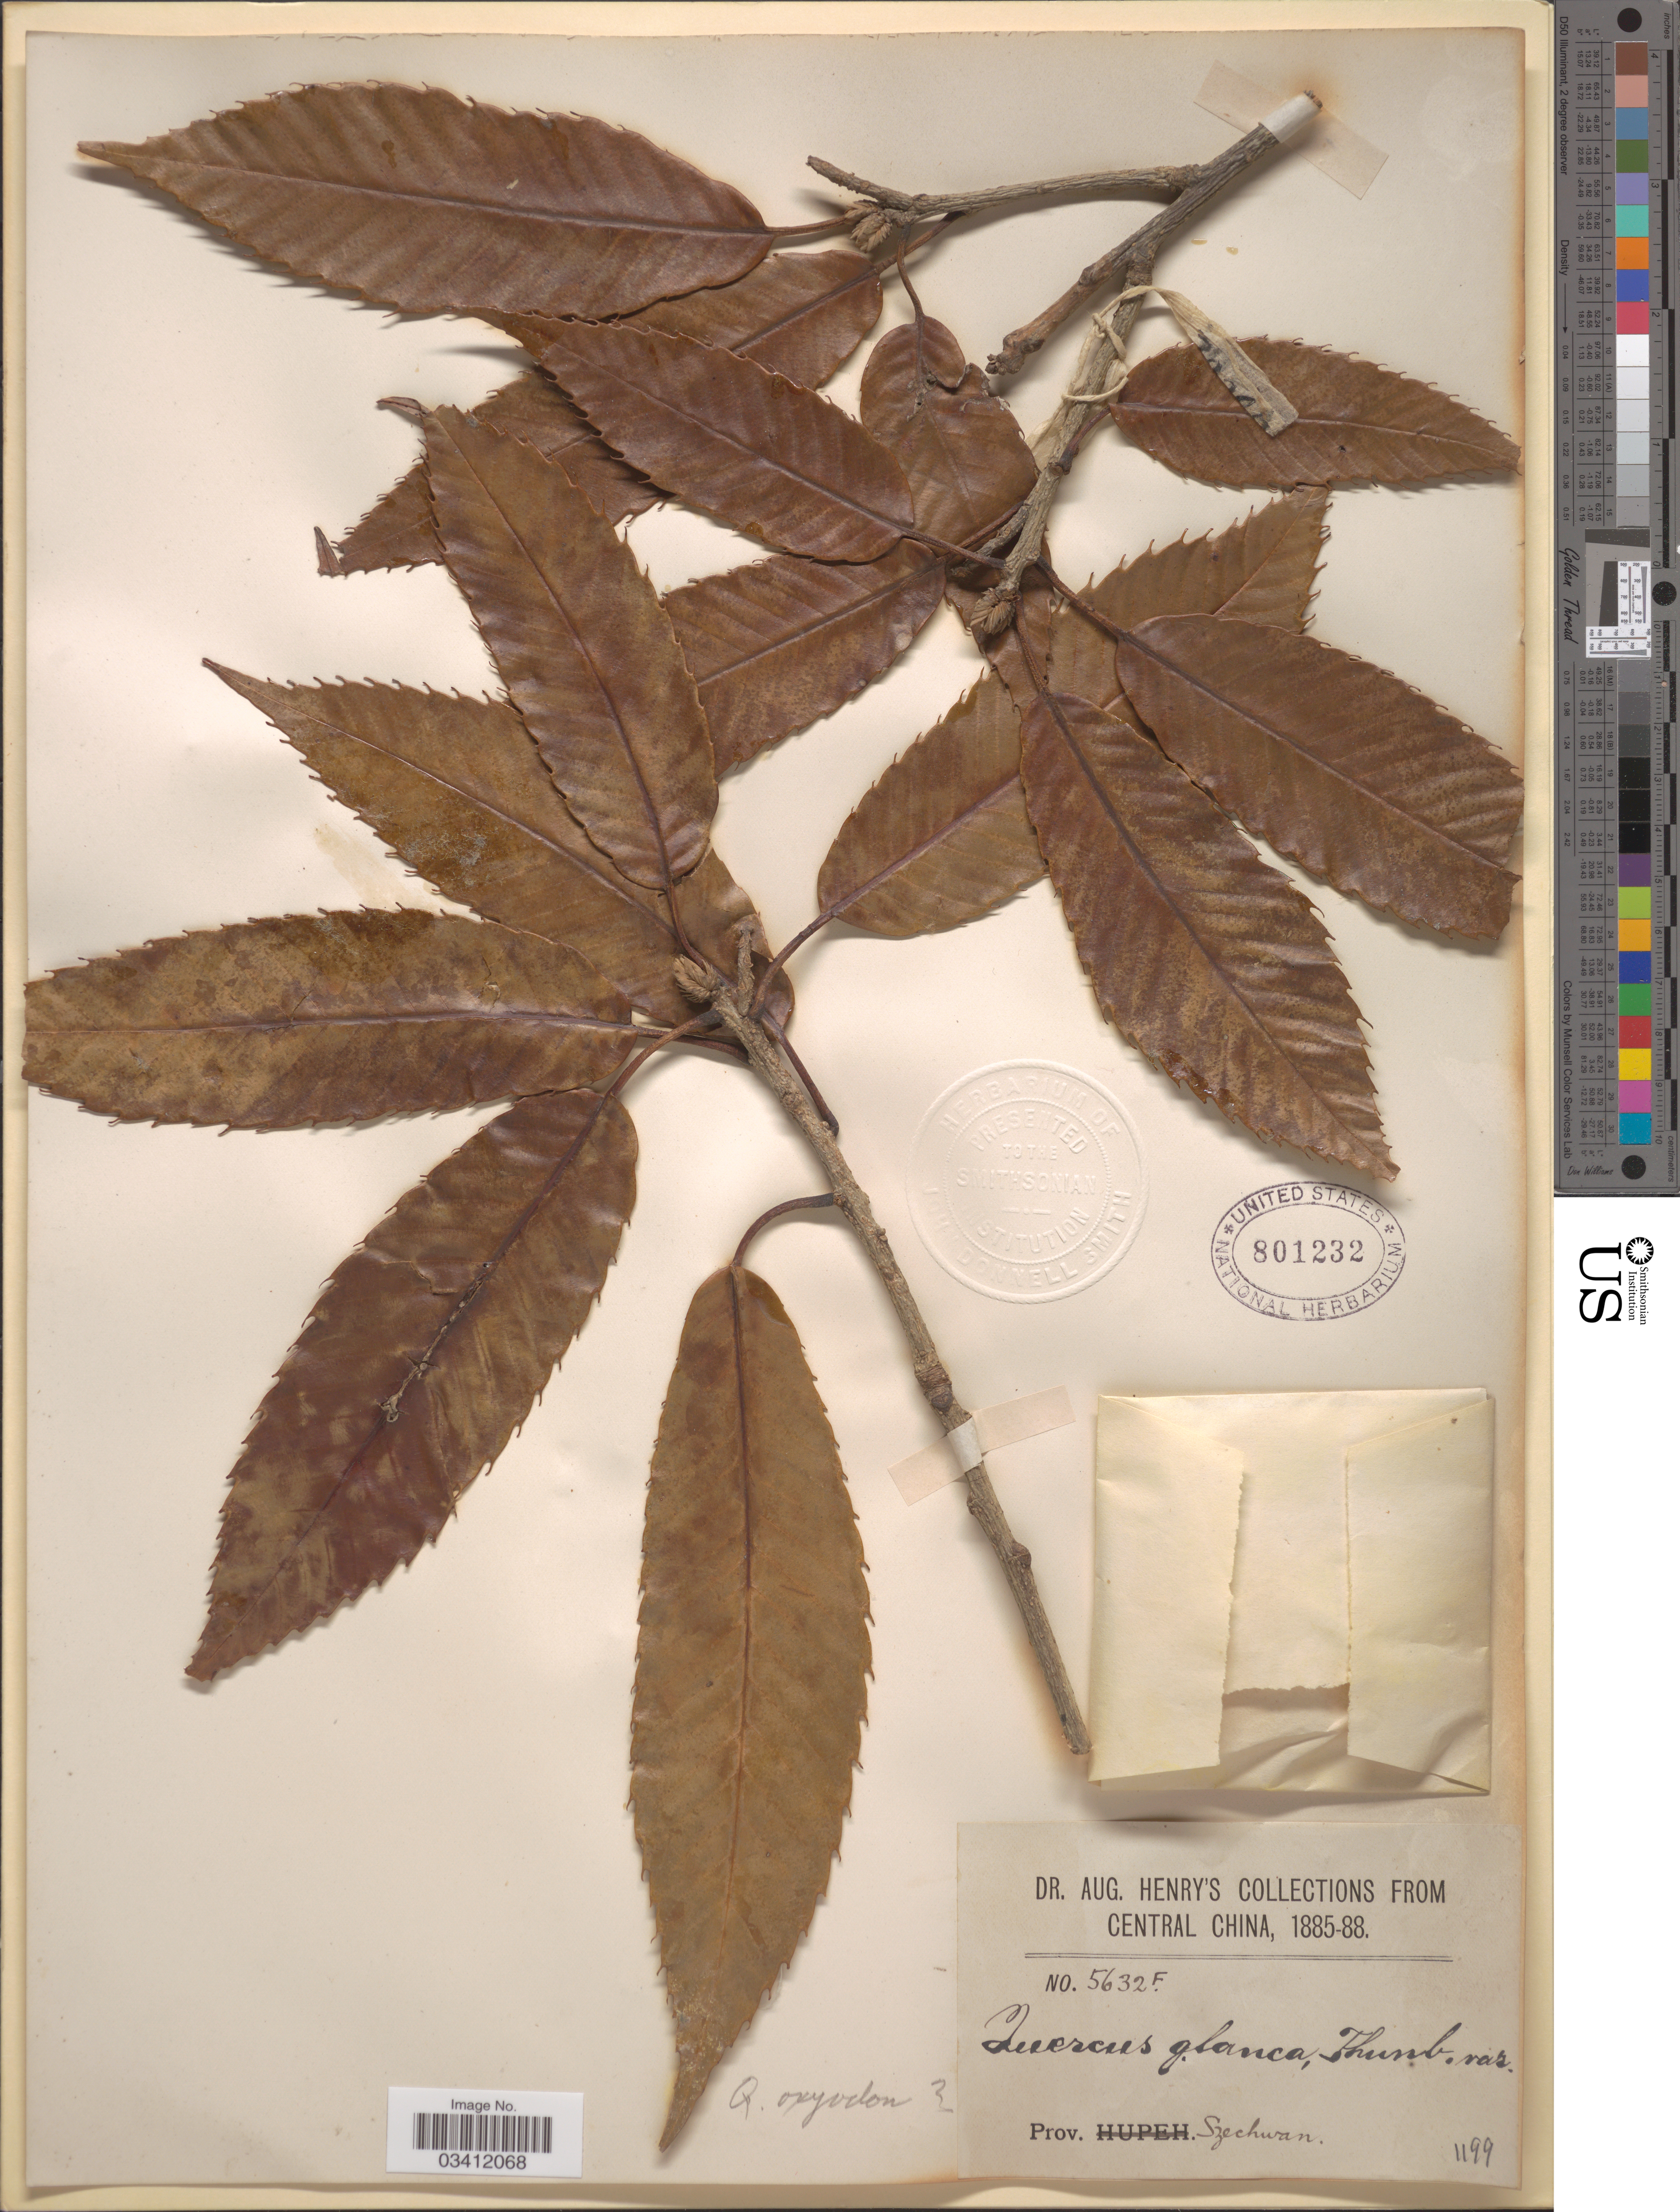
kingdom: Plantae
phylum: Tracheophyta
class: Magnoliopsida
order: Fagales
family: Fagaceae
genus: Quercus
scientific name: Quercus nariakii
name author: Hayata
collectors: A. Henry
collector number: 5632 F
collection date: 1885/1888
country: China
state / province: Sichuan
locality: Central China, Prov. Szechwan.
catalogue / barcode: US 801232